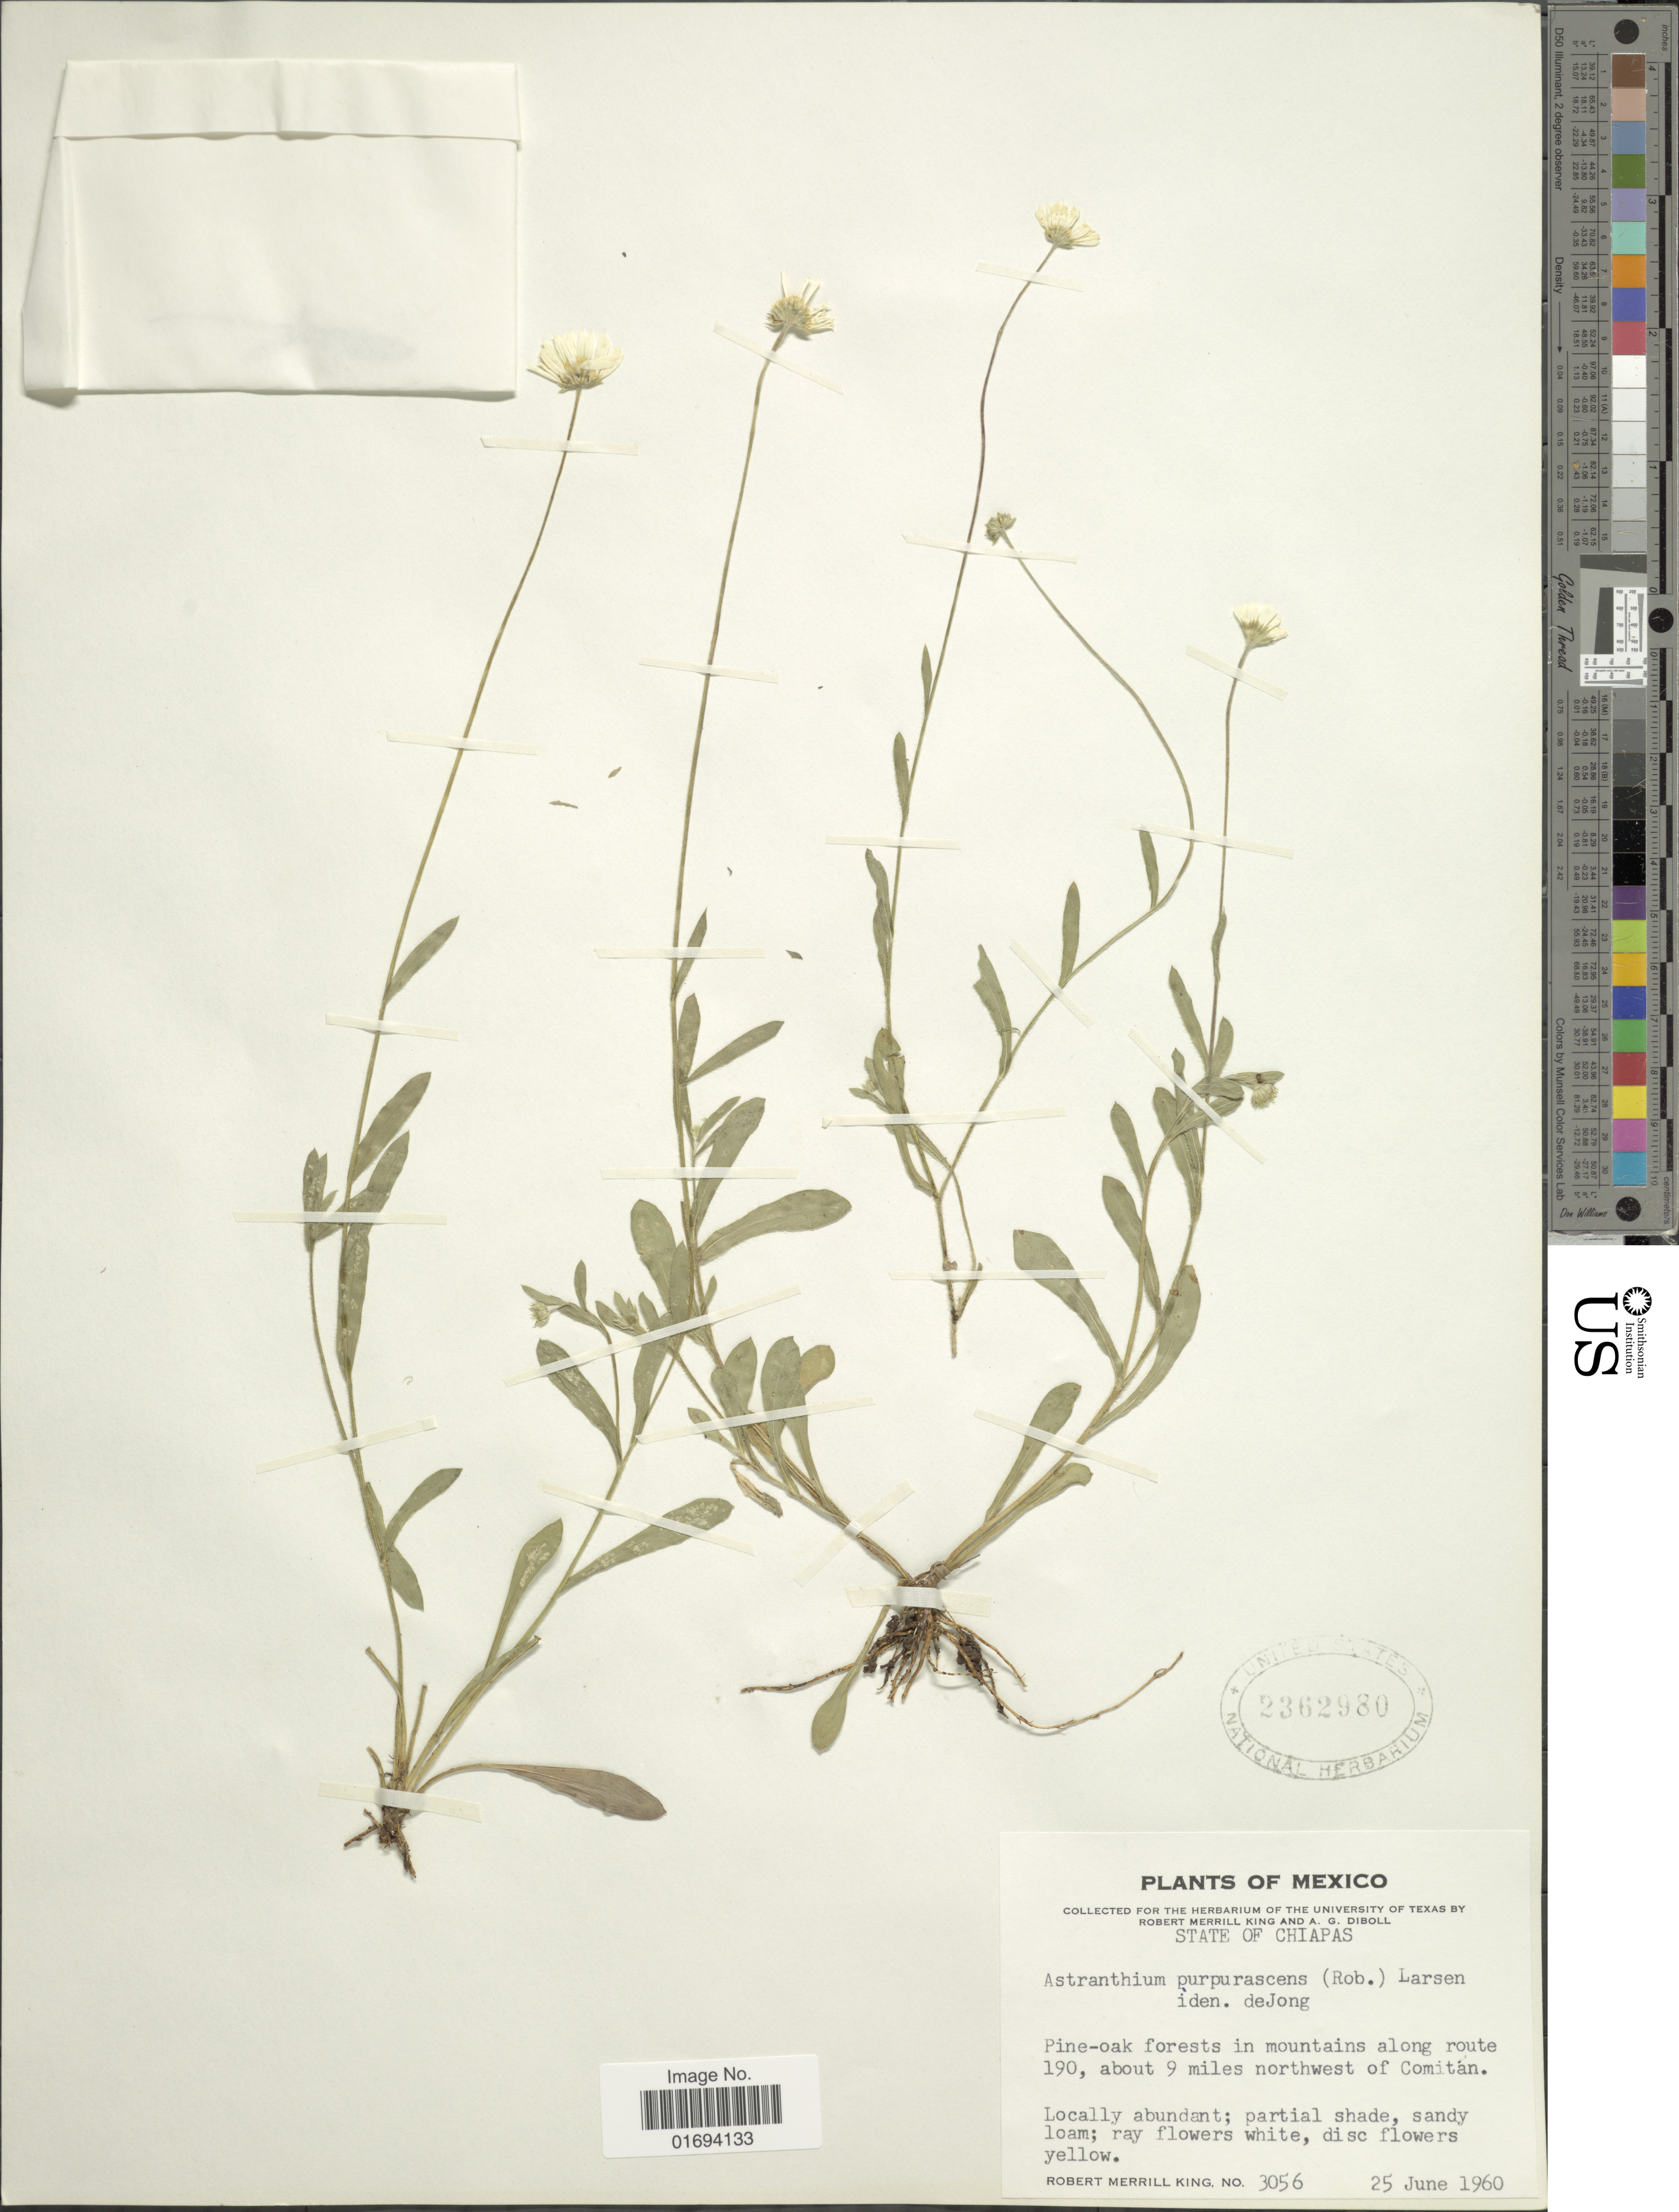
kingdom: Plantae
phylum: Tracheophyta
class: Magnoliopsida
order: Asterales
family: Asteraceae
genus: Astranthium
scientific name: Astranthium purpurascens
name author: (B.L. Rob.) Larsen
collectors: R. M. King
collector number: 3056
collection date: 1960-06-25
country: Mexico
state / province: Chiapas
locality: Along route 190. about 9 miles northwest of Comitan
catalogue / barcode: US 2362980